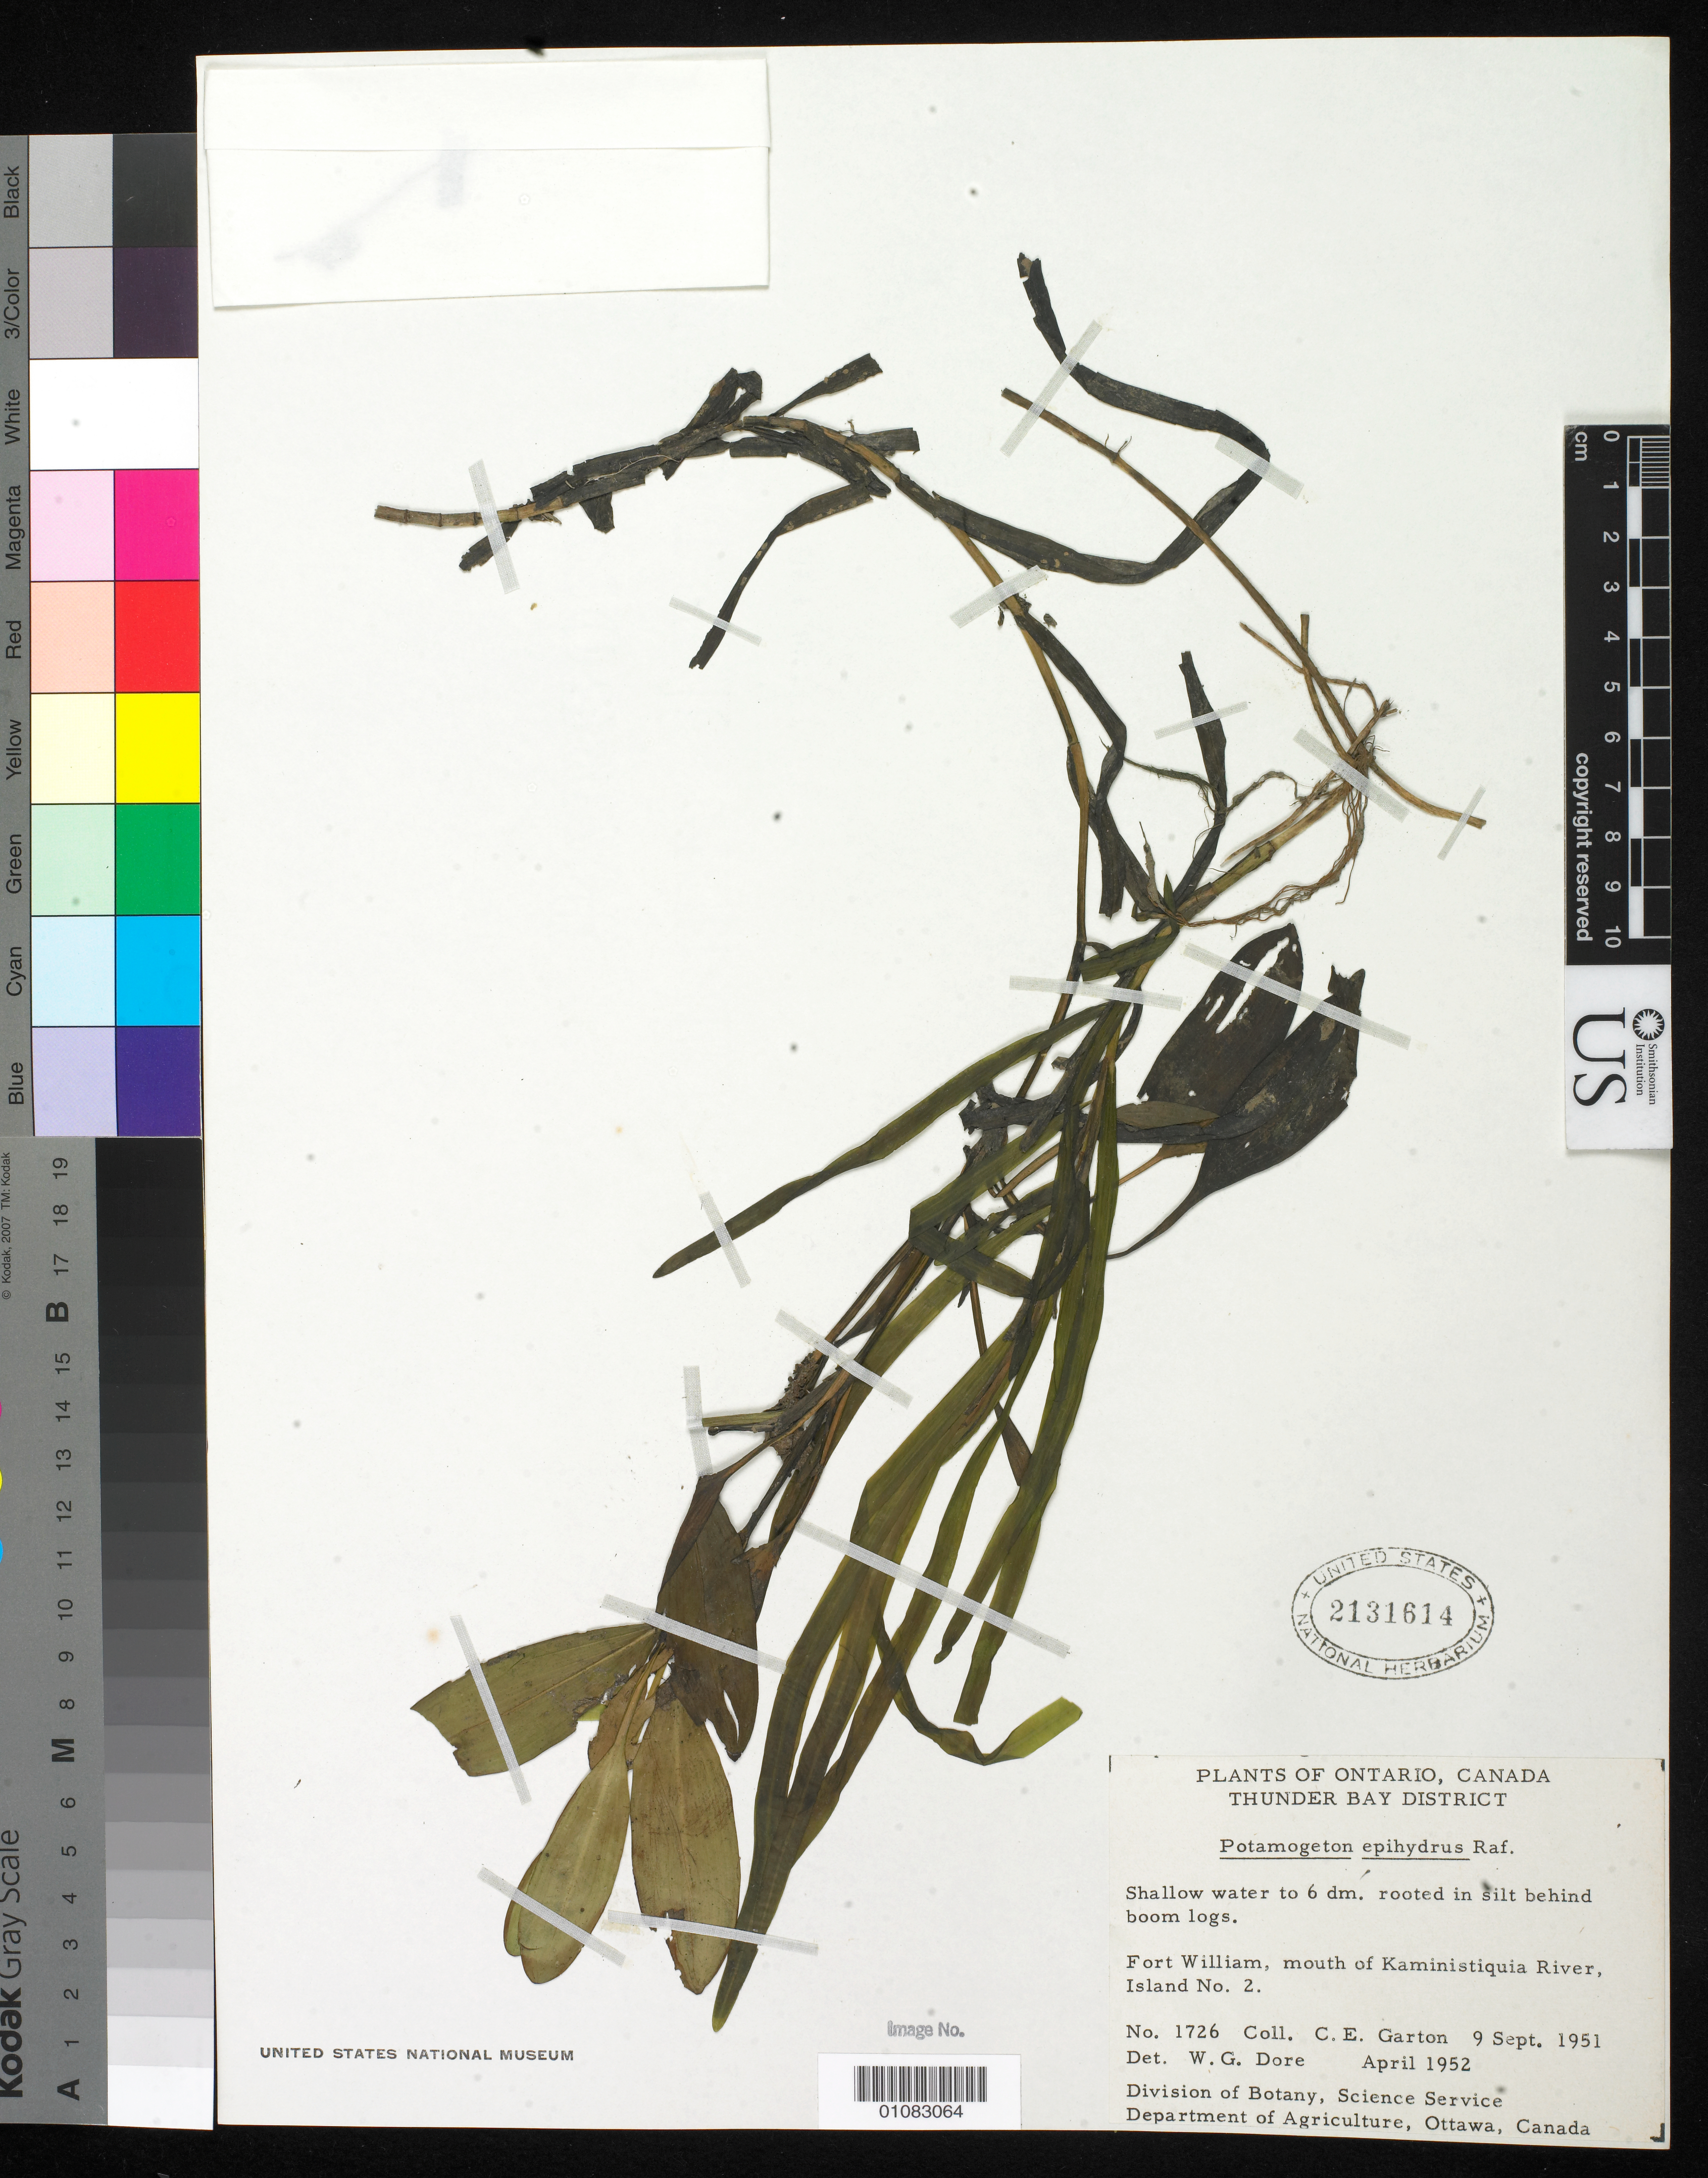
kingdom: Plantae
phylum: Tracheophyta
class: Liliopsida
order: Alismatales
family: Potamogetonaceae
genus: Potamogeton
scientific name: Potamogeton epihydrus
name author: Raf.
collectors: C. E. Garton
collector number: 1726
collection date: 1951-09-09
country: Canada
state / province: Ontario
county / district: Thunder Bay District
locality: Island No. 2, mouth of Kaministiquia River, Fort William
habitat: Shallow water, rooted in silt behind boom logs.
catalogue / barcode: US 2131614